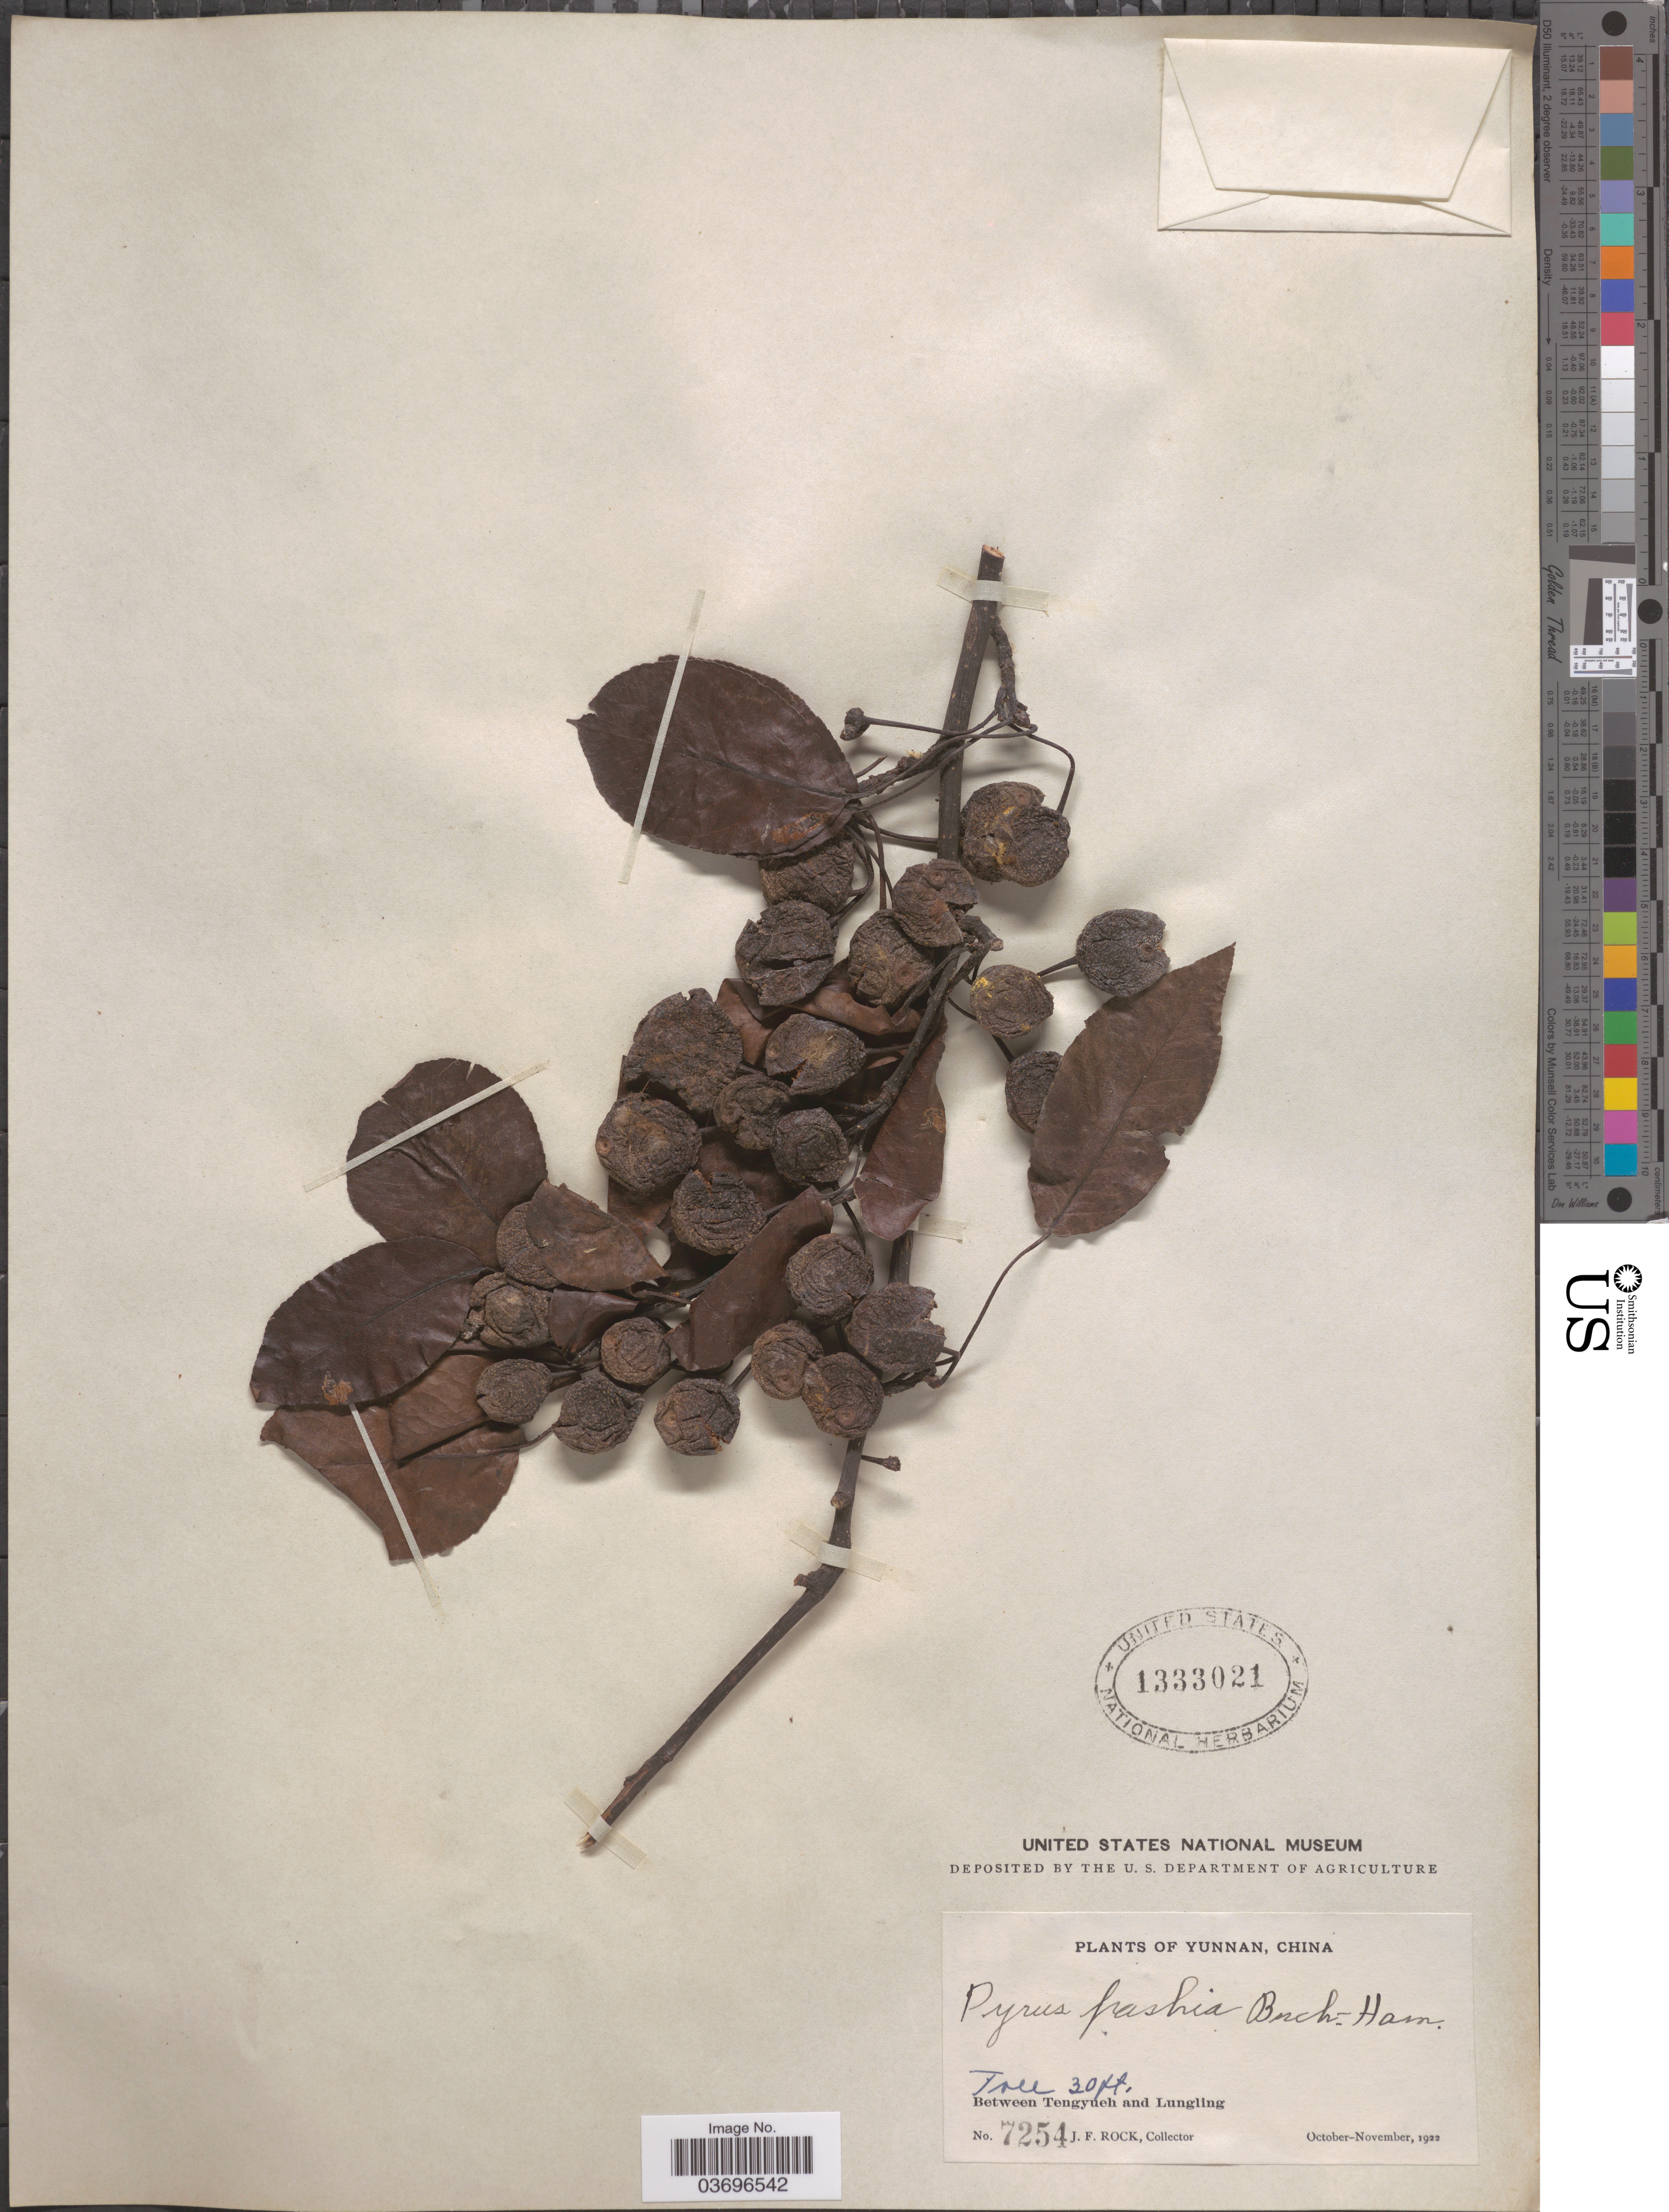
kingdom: Plantae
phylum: Tracheophyta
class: Magnoliopsida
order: Rosales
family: Rosaceae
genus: Pyrus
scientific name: Pyrus pashia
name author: Buch.-Ham. ex D. Don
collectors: J. Rock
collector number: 7254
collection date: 1922-10/1922-11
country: China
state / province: Yunnan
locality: Between Tengyueh and Lungling.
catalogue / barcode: US 1333021